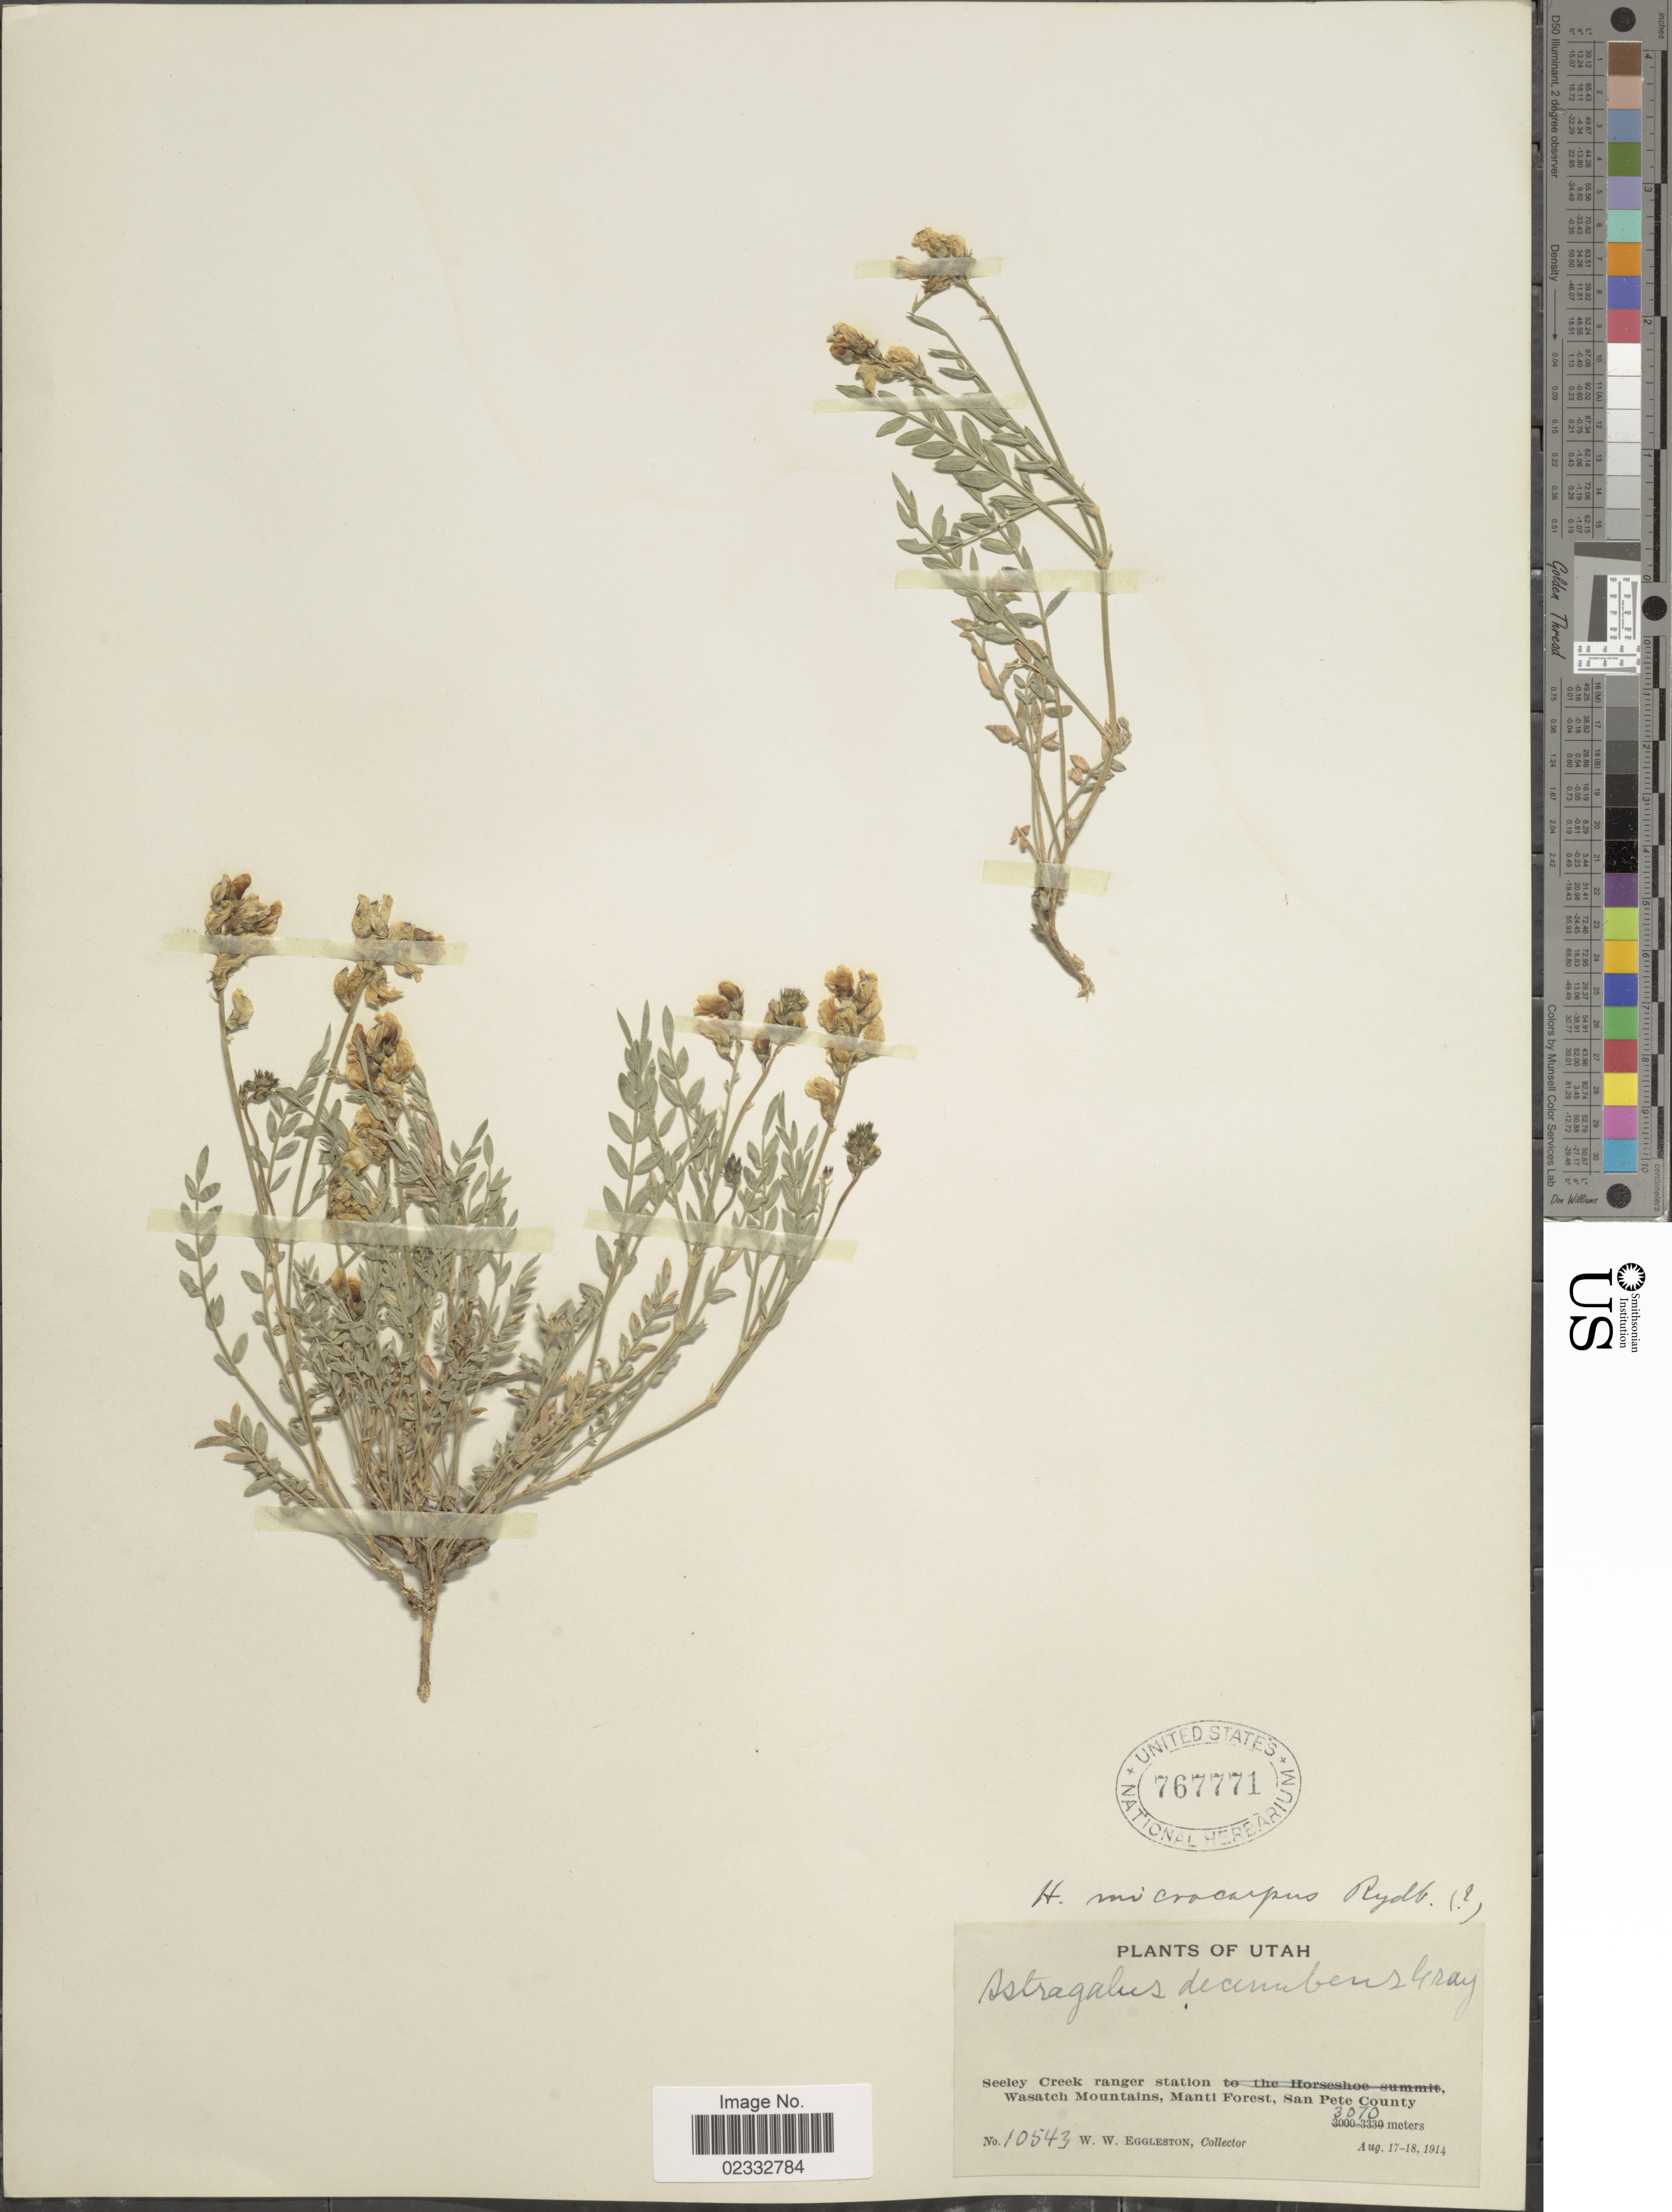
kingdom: Plantae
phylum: Tracheophyta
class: Magnoliopsida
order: Fabales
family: Fabaceae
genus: Astragalus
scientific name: Astragalus microcarpus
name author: A. DC.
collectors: W. W. Eggleston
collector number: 10543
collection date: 1914-08-17/1914-08-18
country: United States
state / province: Utah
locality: Seeley Creek ranger station, Wasatch Mountains, Manti Forest, San Pete County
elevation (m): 3070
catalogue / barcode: US 76771